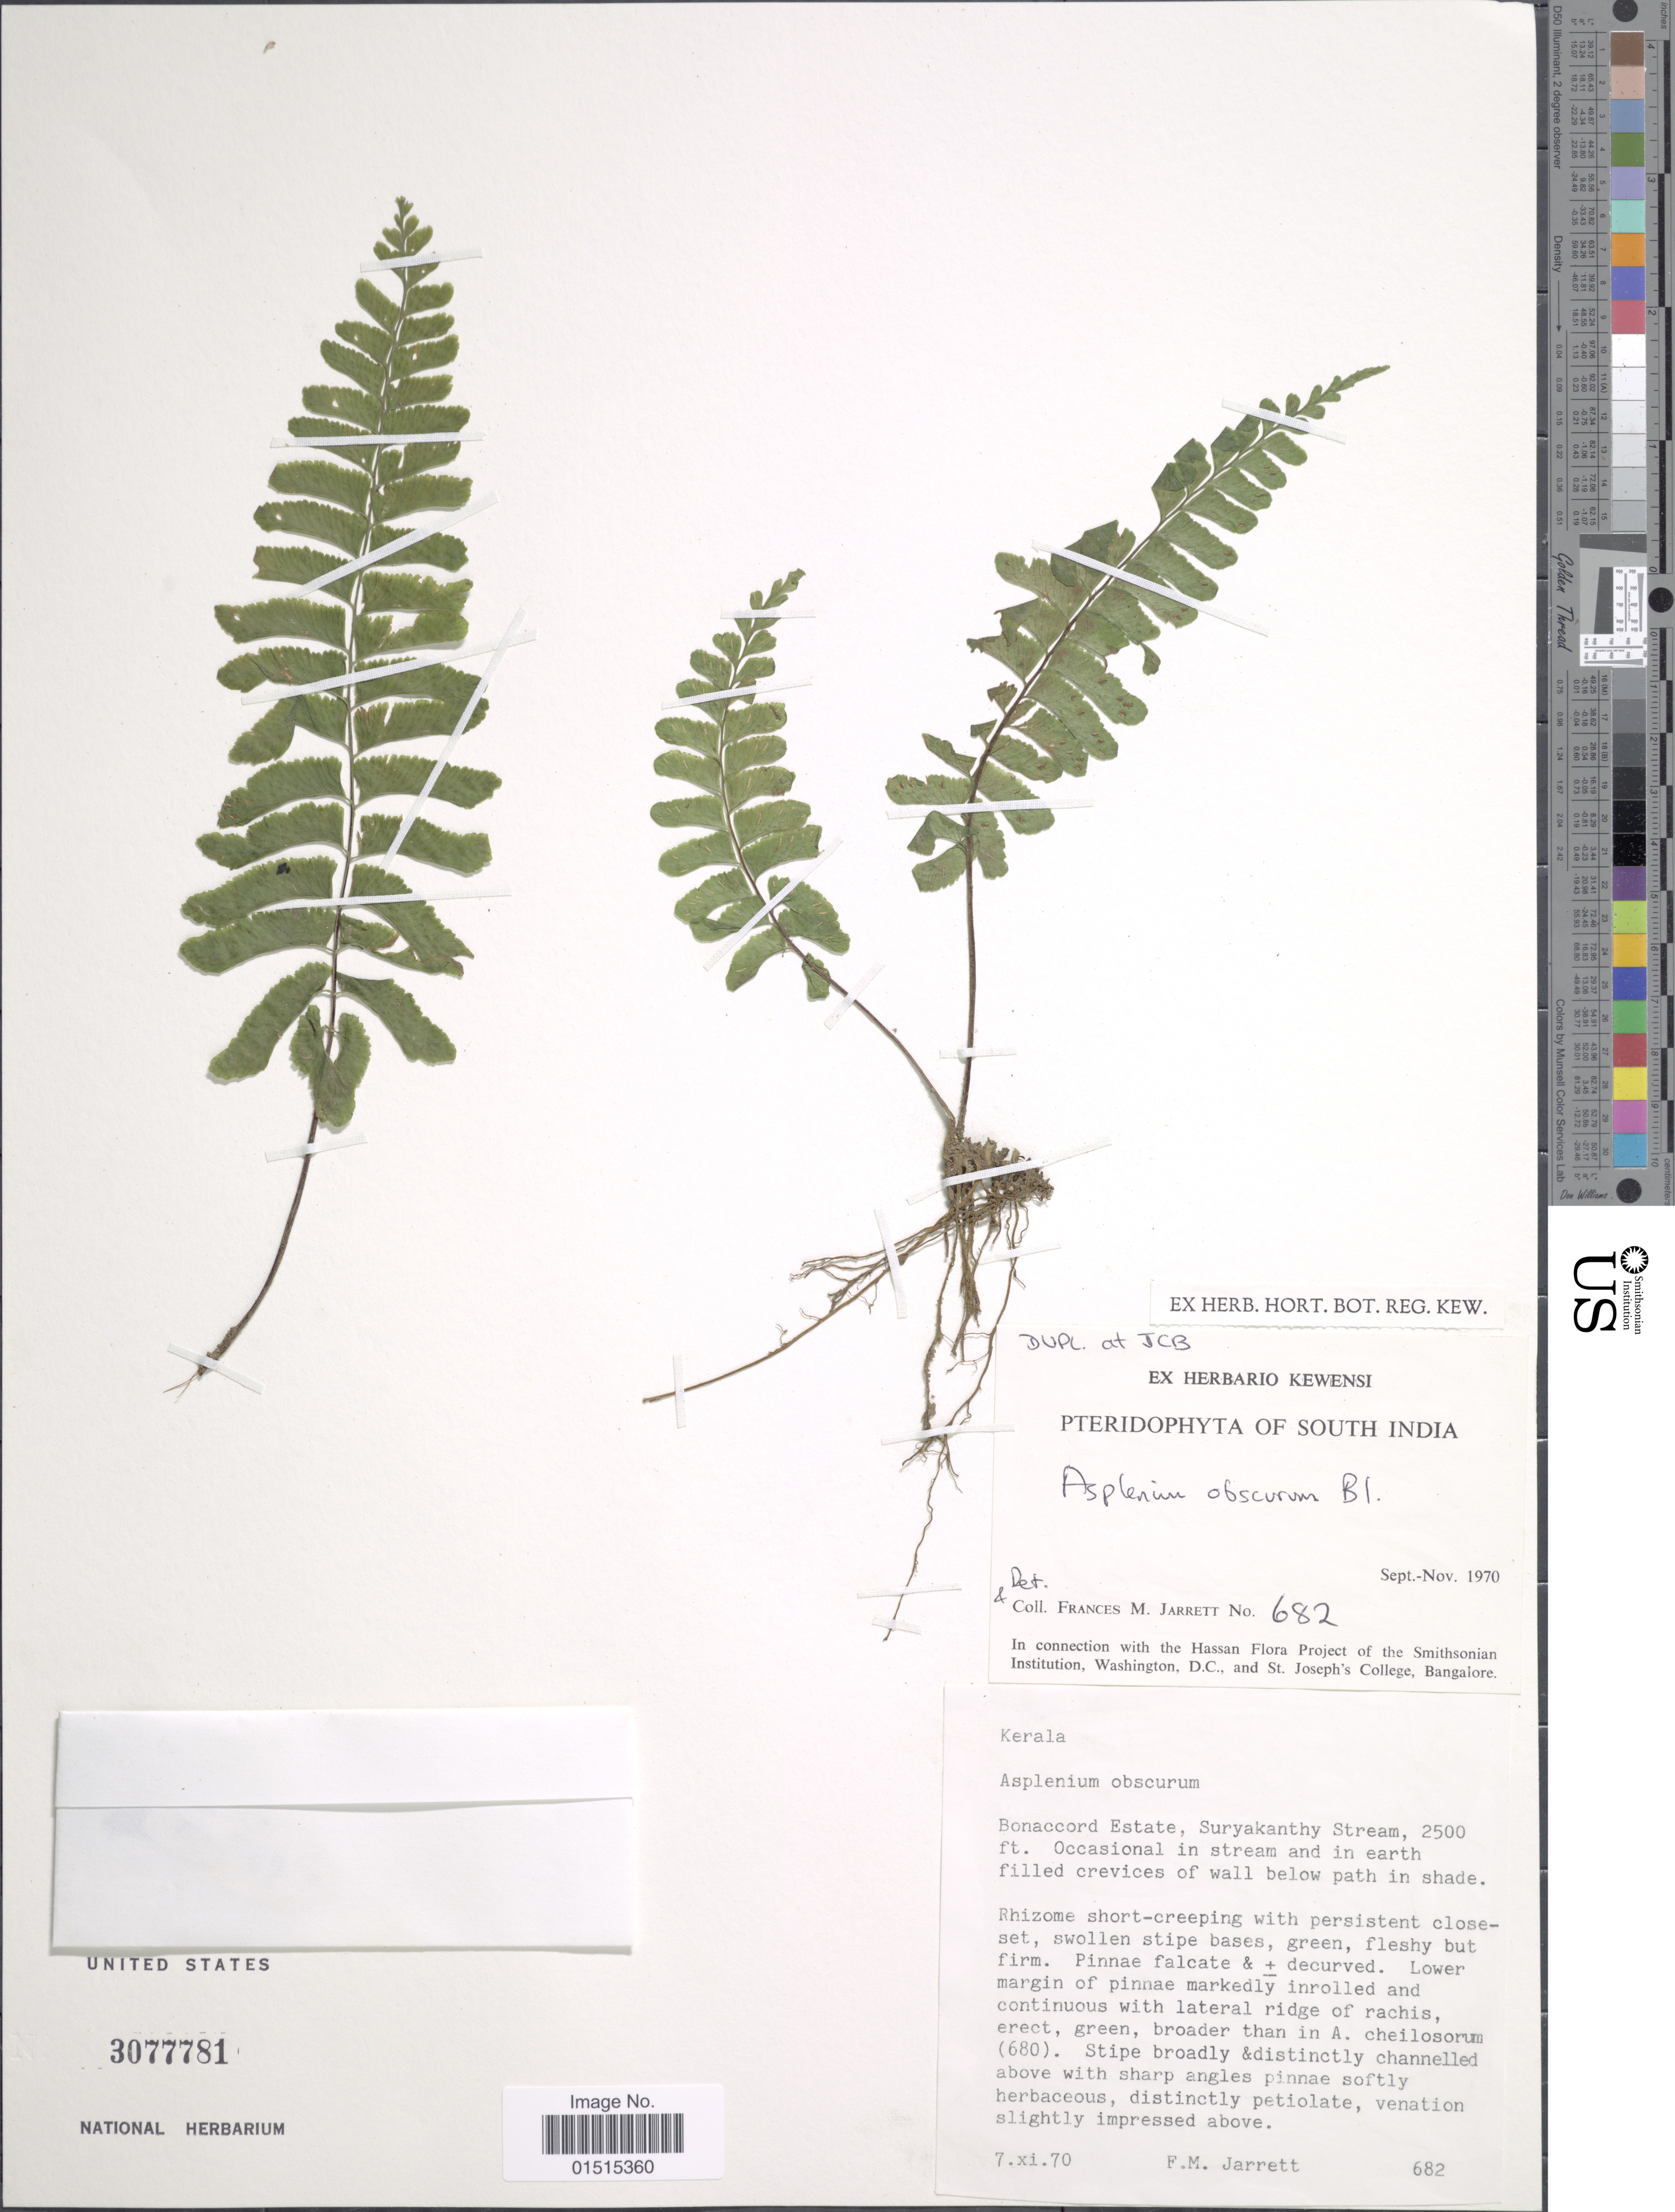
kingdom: Plantae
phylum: Tracheophyta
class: Polypodiopsida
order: Polypodiales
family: Aspleniaceae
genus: Asplenium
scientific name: Asplenium obscurum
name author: Blume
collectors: F. M. Jarrett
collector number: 682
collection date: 1970-11-07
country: India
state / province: Kerala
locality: Bonaccord Estate, Suryakanthy Stream, Occasional in stream and in earth filled crevices of wall below path in shade.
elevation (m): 762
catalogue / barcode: US 3077781